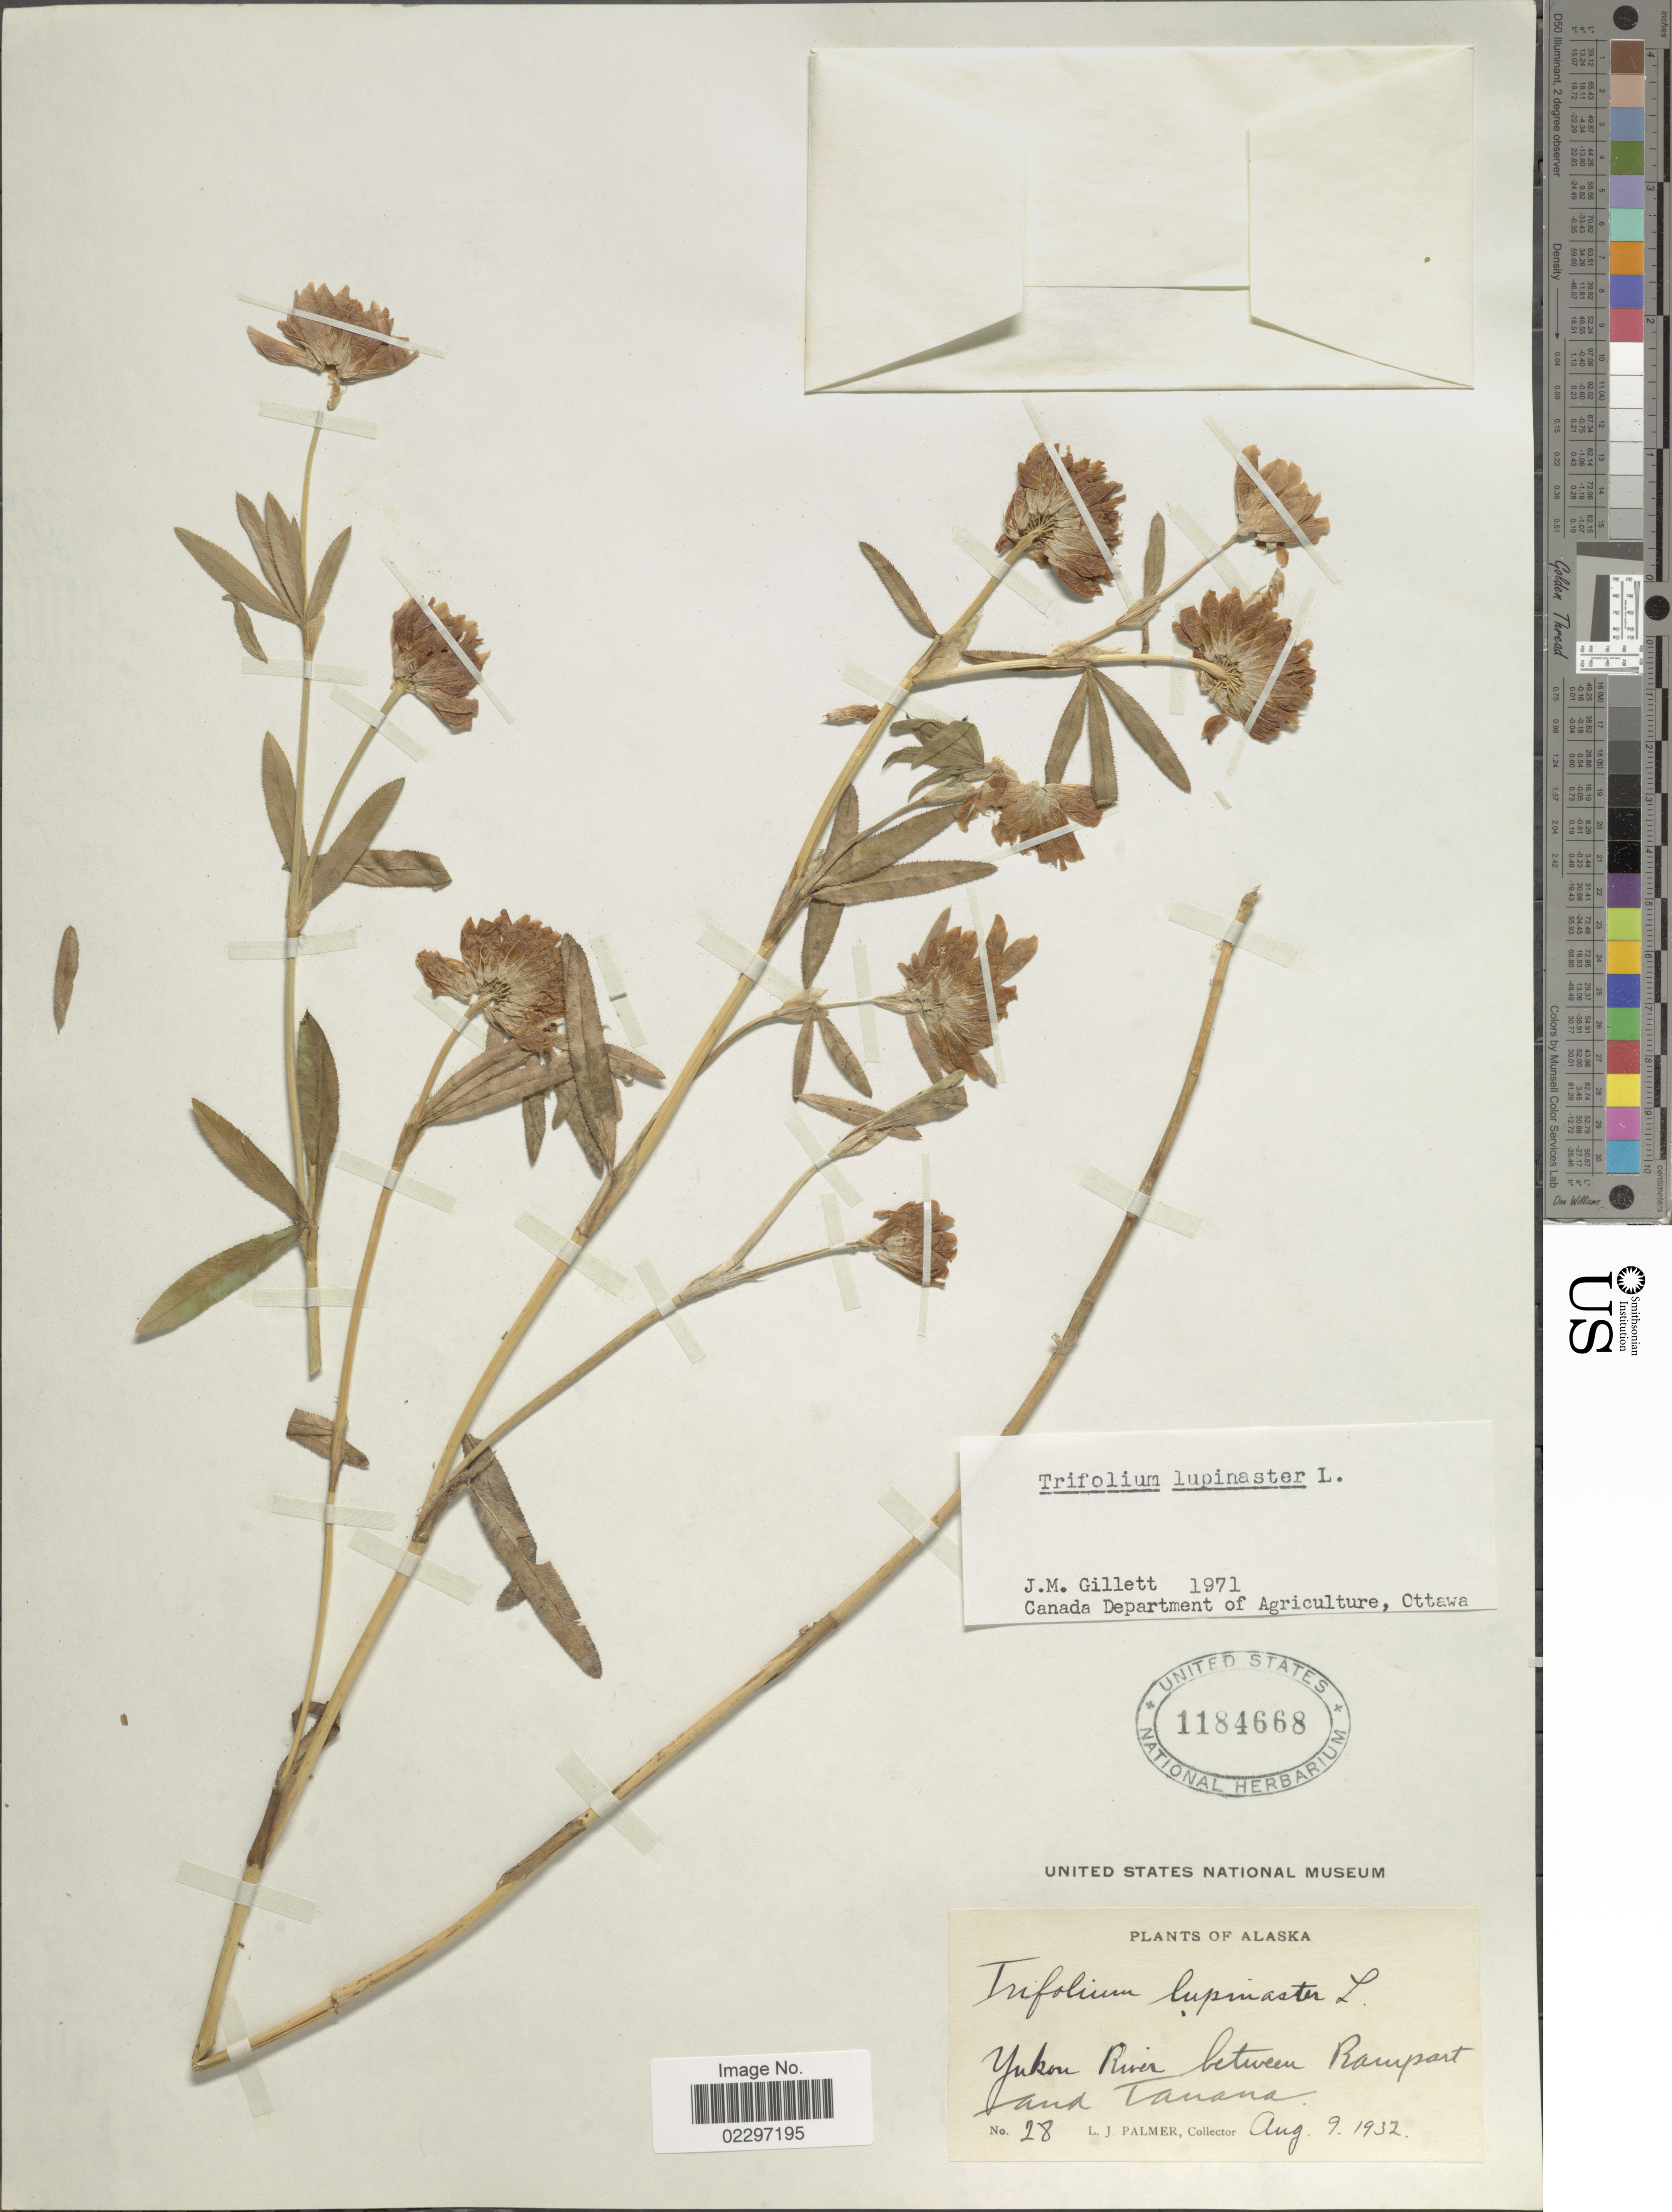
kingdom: Plantae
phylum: Tracheophyta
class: Magnoliopsida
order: Fabales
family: Fabaceae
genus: Trifolium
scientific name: Trifolium lupinaster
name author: L.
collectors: L. J. Palmer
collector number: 28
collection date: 1932-08-09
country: United States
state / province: Alaska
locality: Yukon River between Rampart and Tanana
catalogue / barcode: US 1184668